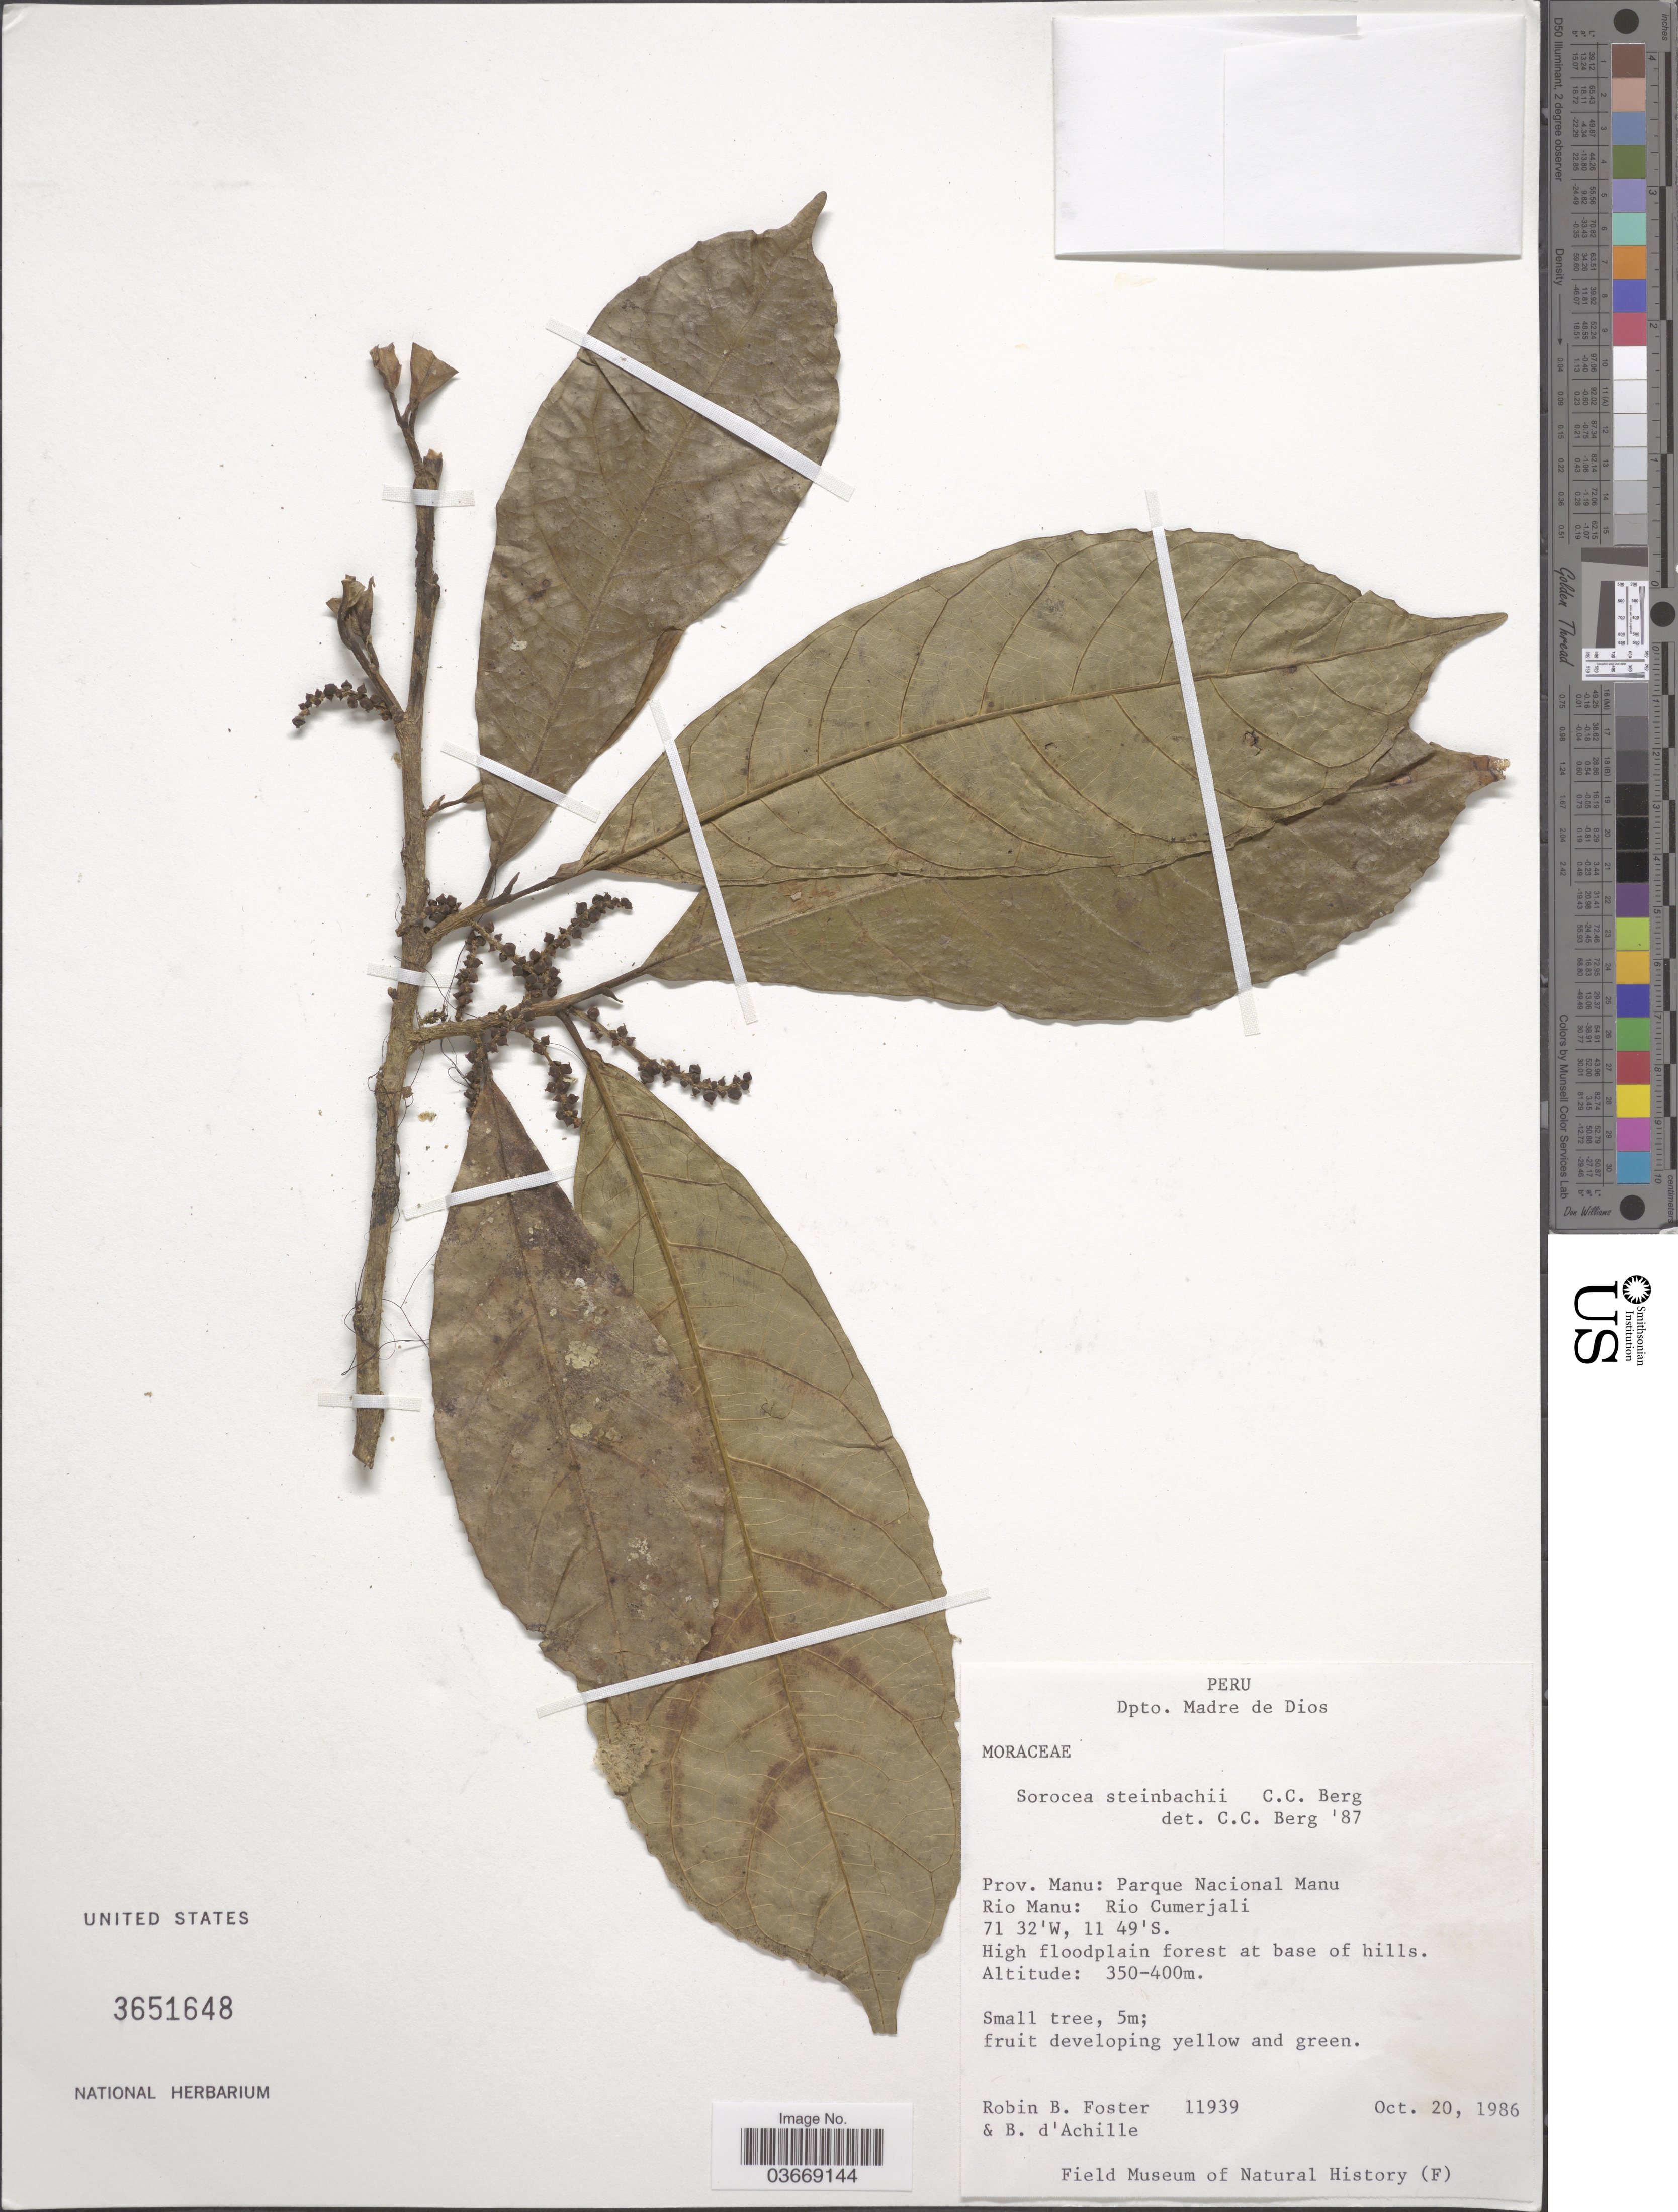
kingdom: Plantae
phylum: Tracheophyta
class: Magnoliopsida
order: Rosales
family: Moraceae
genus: Sorocea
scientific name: Sorocea guilleminiana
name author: Gaudich.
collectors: R. B. Foster & B. d'Achille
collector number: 11939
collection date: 1986-10-20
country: Peru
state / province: Madre de Dios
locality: Dpto. Madre de Dios. Prov. Manu: Parque Nacional Manu. Rio Manu: Rio Cumerjali.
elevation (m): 350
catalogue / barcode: US 3651648